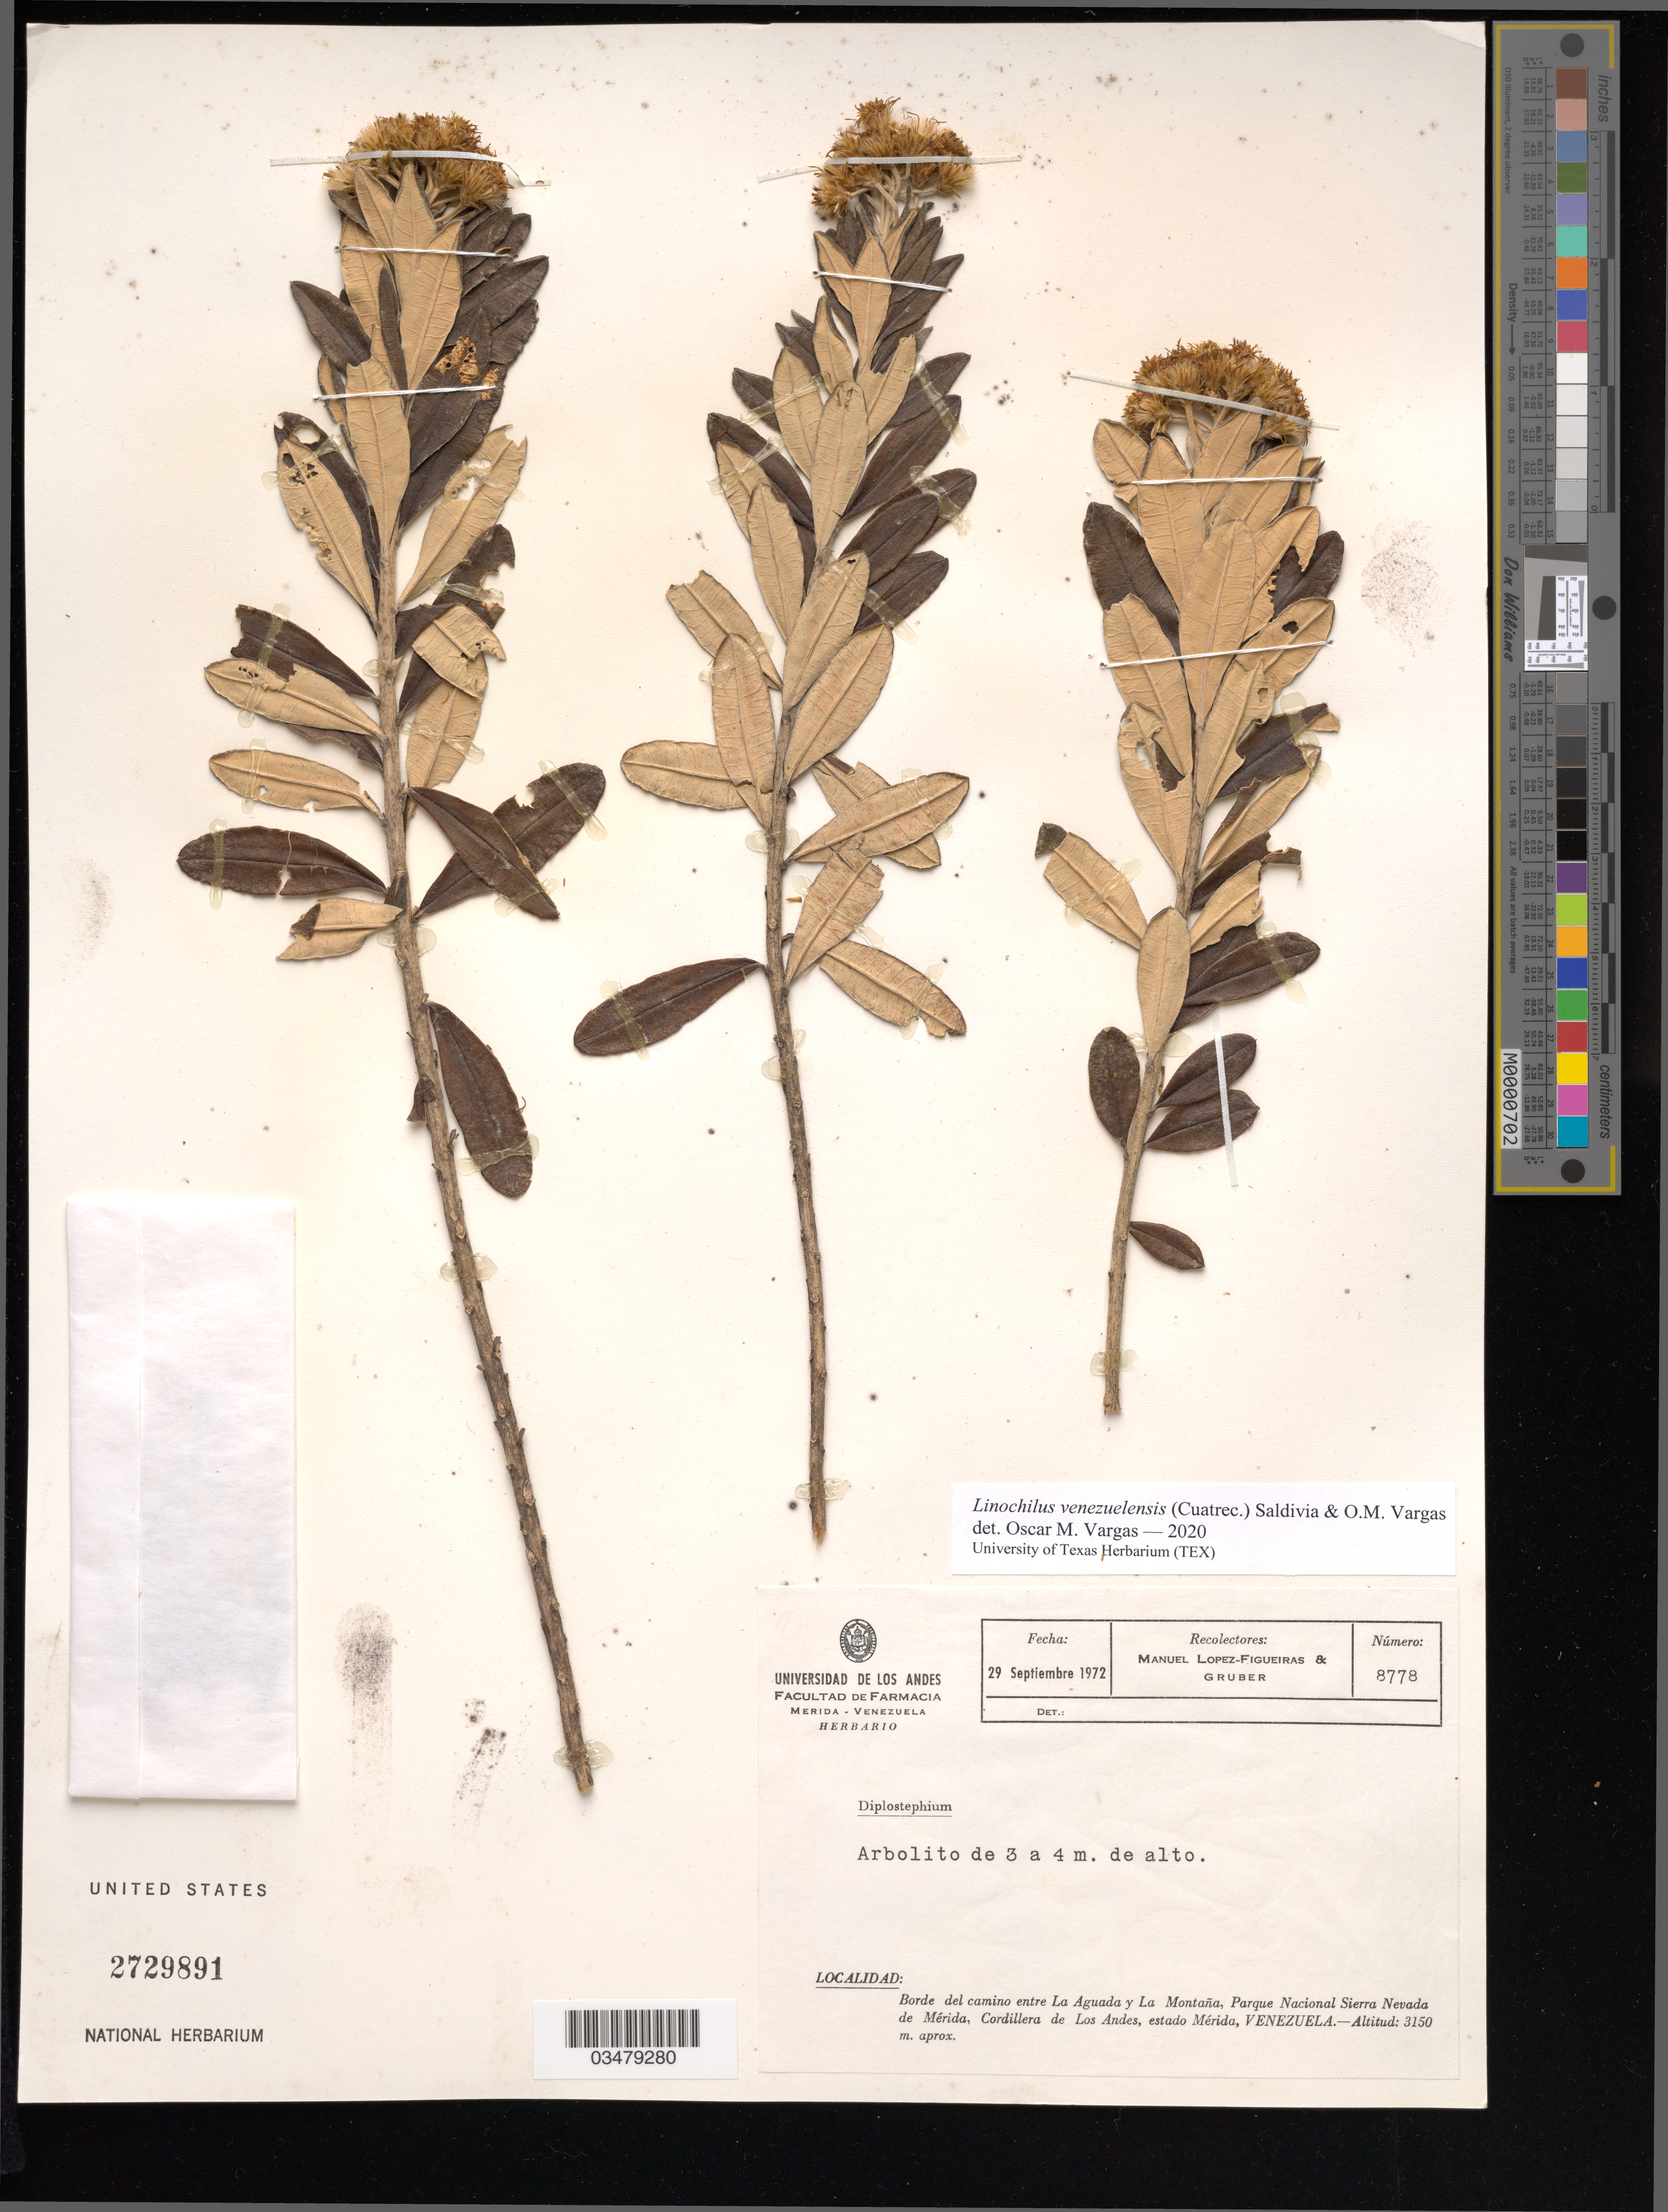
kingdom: Plantae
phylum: Tracheophyta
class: Magnoliopsida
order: Asterales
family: Asteraceae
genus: Linochilus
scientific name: Linochilus venezuelensis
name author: (Cuatrec.) Saldivia & O.M. Vargas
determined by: Vargas, Oscar M.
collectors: M. López Figueiras & -. Gruber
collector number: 8778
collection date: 1972-09-29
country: Venezuela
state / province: Mérida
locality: Borde del camino entre La Aguada y La Montaña, Parque Nacional Sierra Nevada de Mérida, Cordillera de Los Andes.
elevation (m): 3150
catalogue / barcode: US 2729891